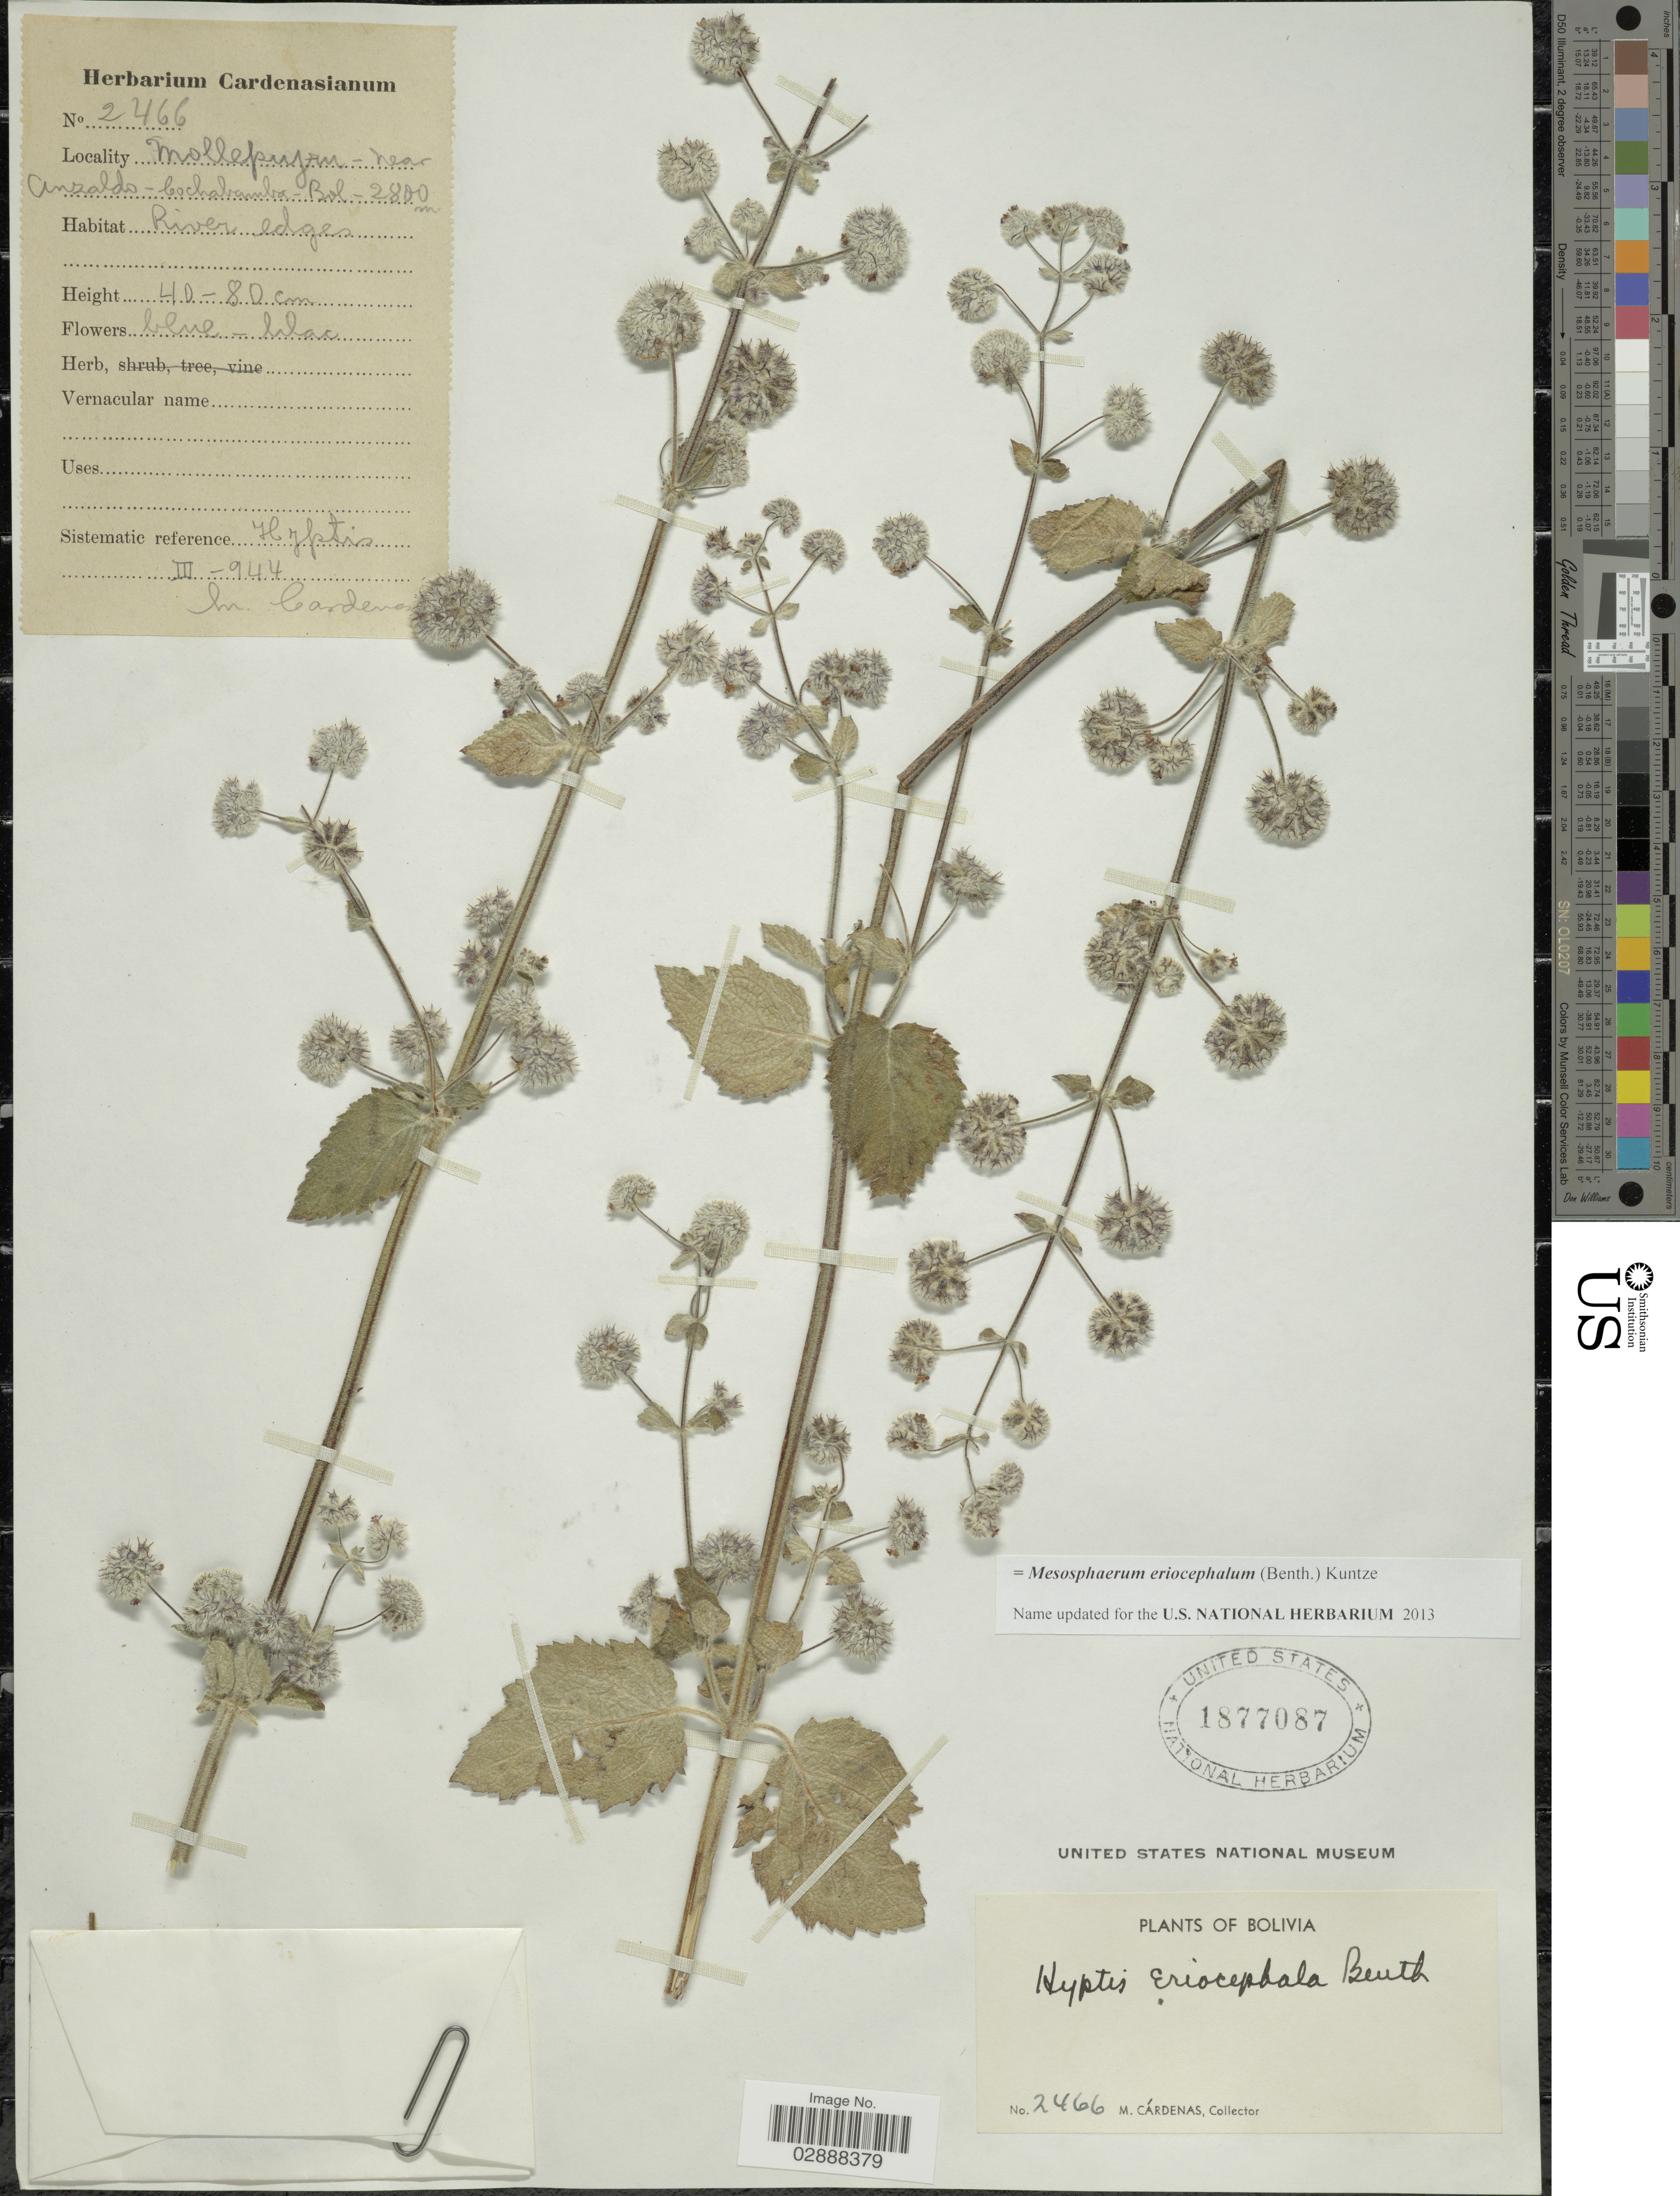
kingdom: Plantae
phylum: Tracheophyta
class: Magnoliopsida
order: Lamiales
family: Lamiaceae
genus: Mesosphaerum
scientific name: Mesosphaerum eriocephalum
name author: (Benth.) Kuntze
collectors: M. Cárdenas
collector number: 2466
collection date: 1944-03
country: Bolivia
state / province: Cochabamba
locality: Mollepujru - near Anzaldo.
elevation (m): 2800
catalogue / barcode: US 1877087